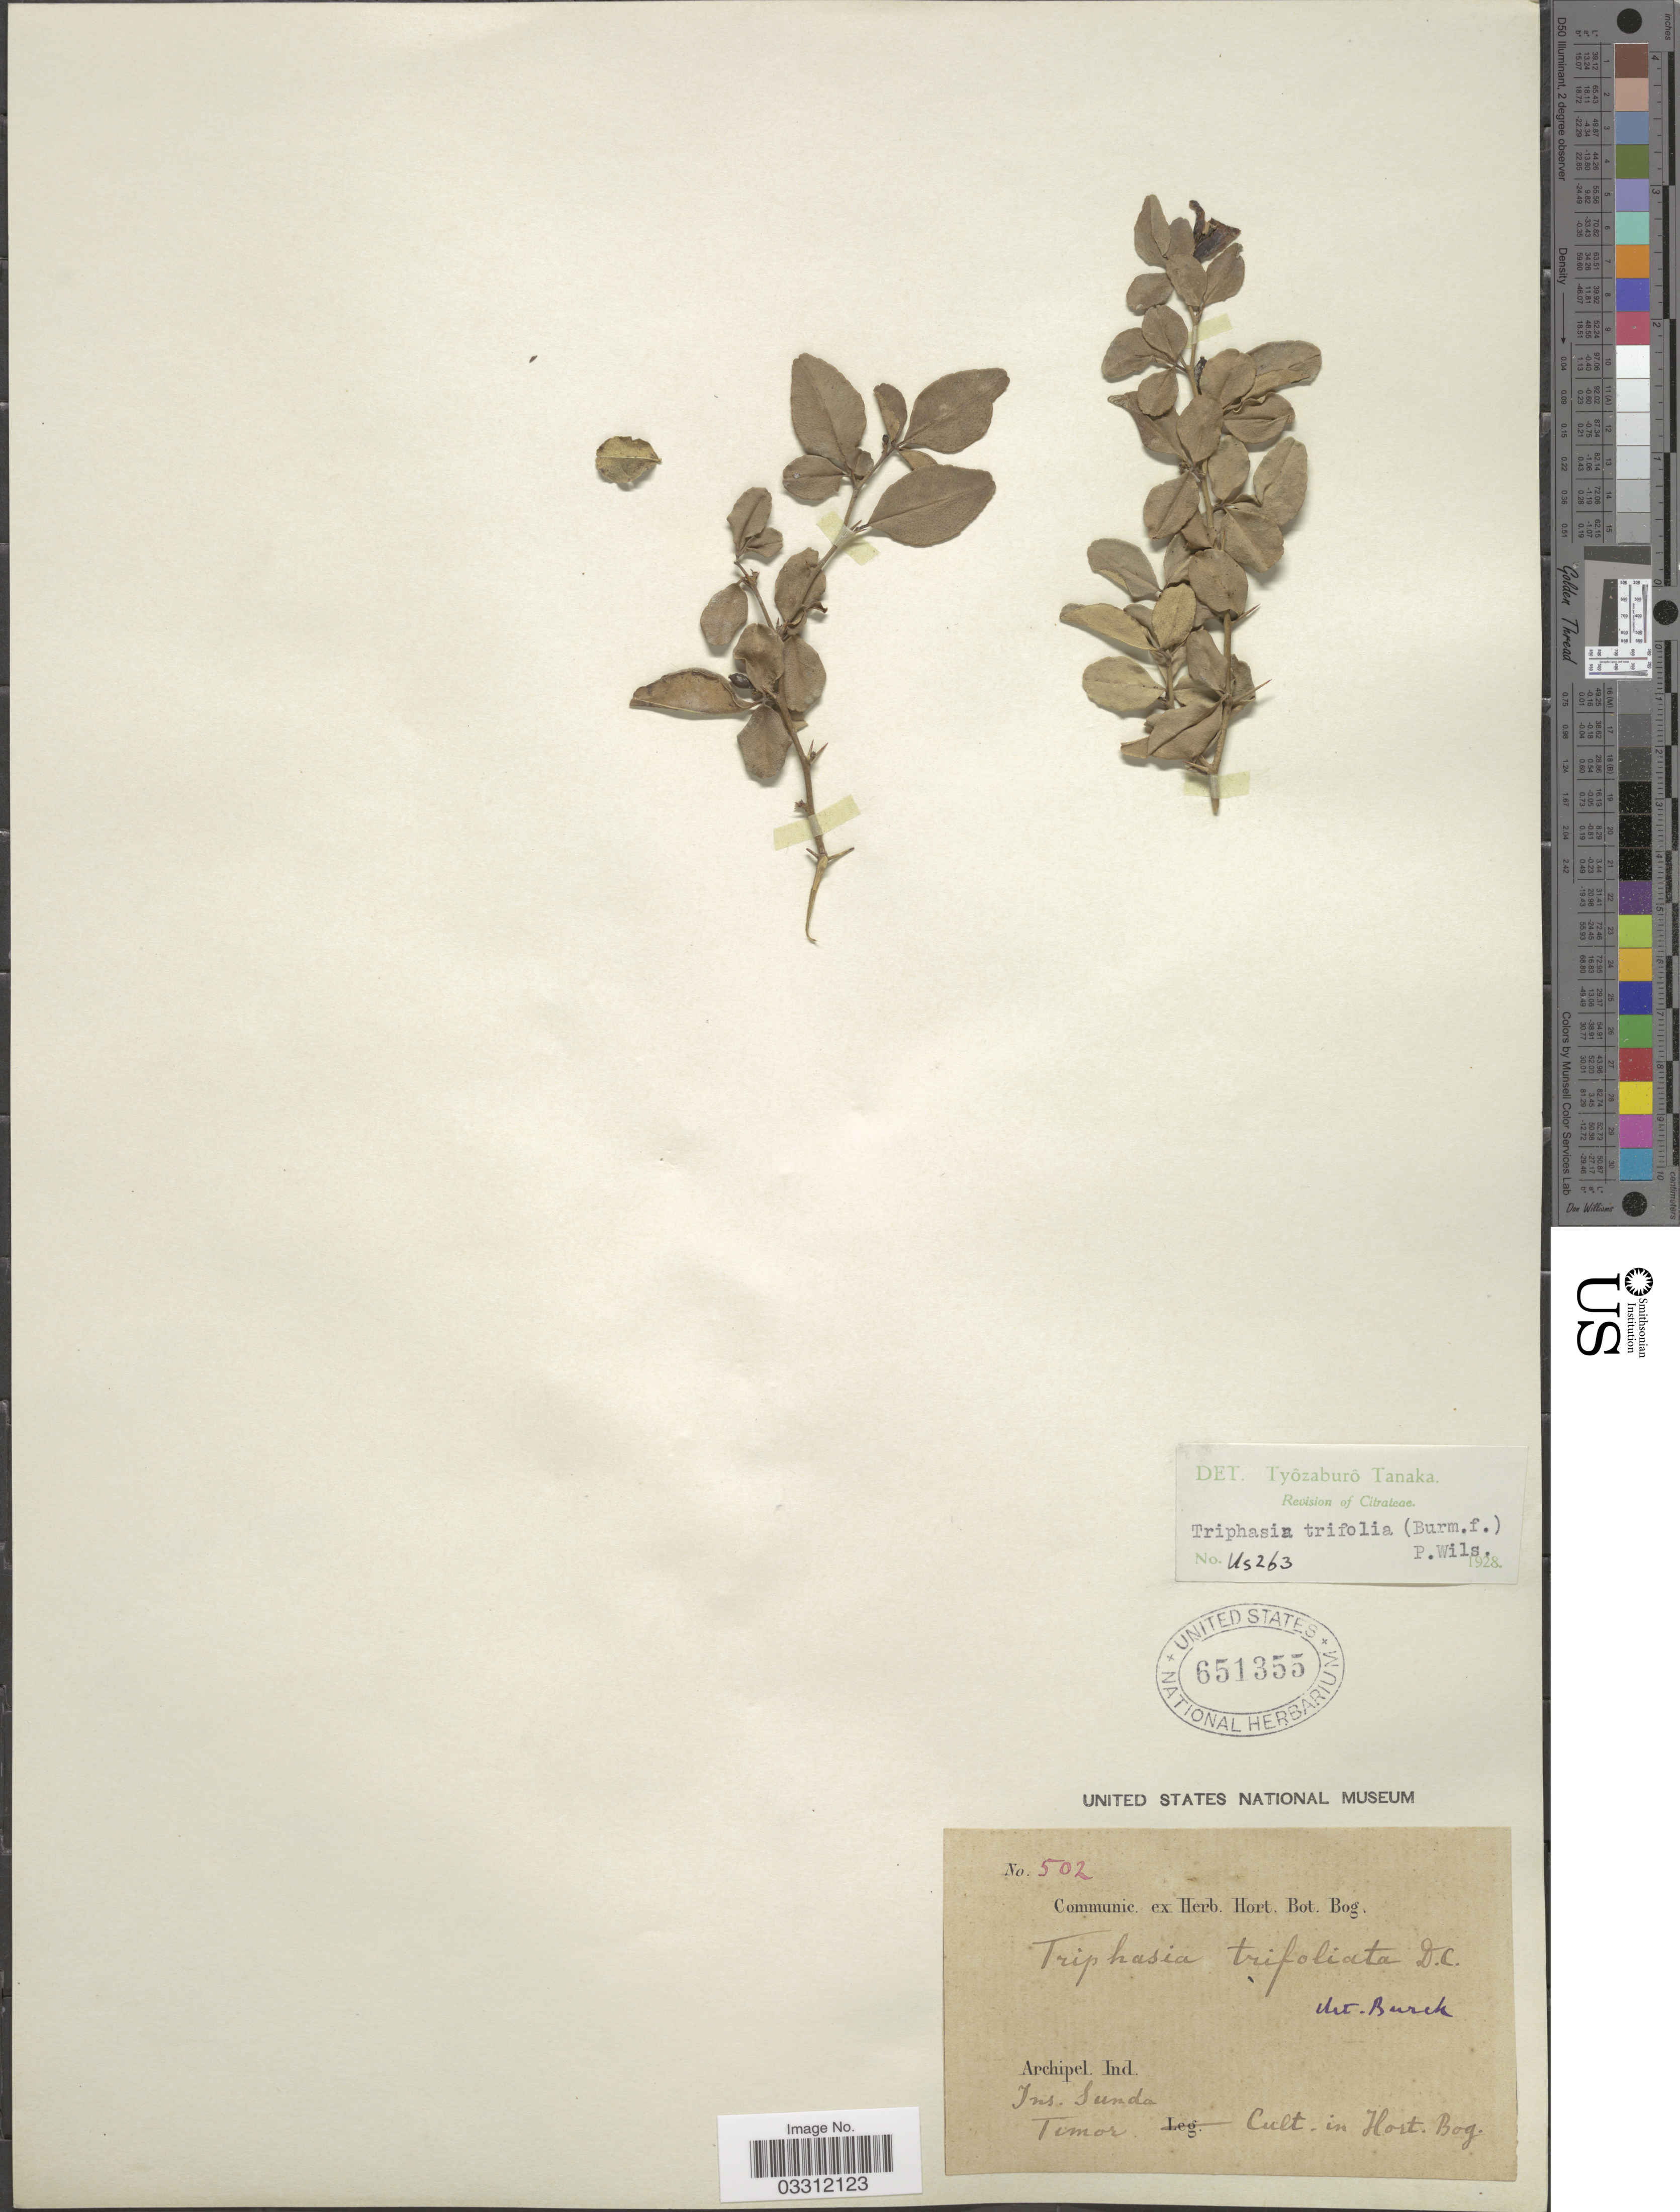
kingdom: Plantae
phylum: Tracheophyta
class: Magnoliopsida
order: Sapindales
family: Rutaceae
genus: Triphasia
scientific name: Triphasia trifolia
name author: (Burm. f.) P. Wilson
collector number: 502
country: Indonesia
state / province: Nusa Tenggara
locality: Archipel. Ind. Ins. Sunda, Timor, Cult. in Hort. Bog.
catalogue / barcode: US 651355